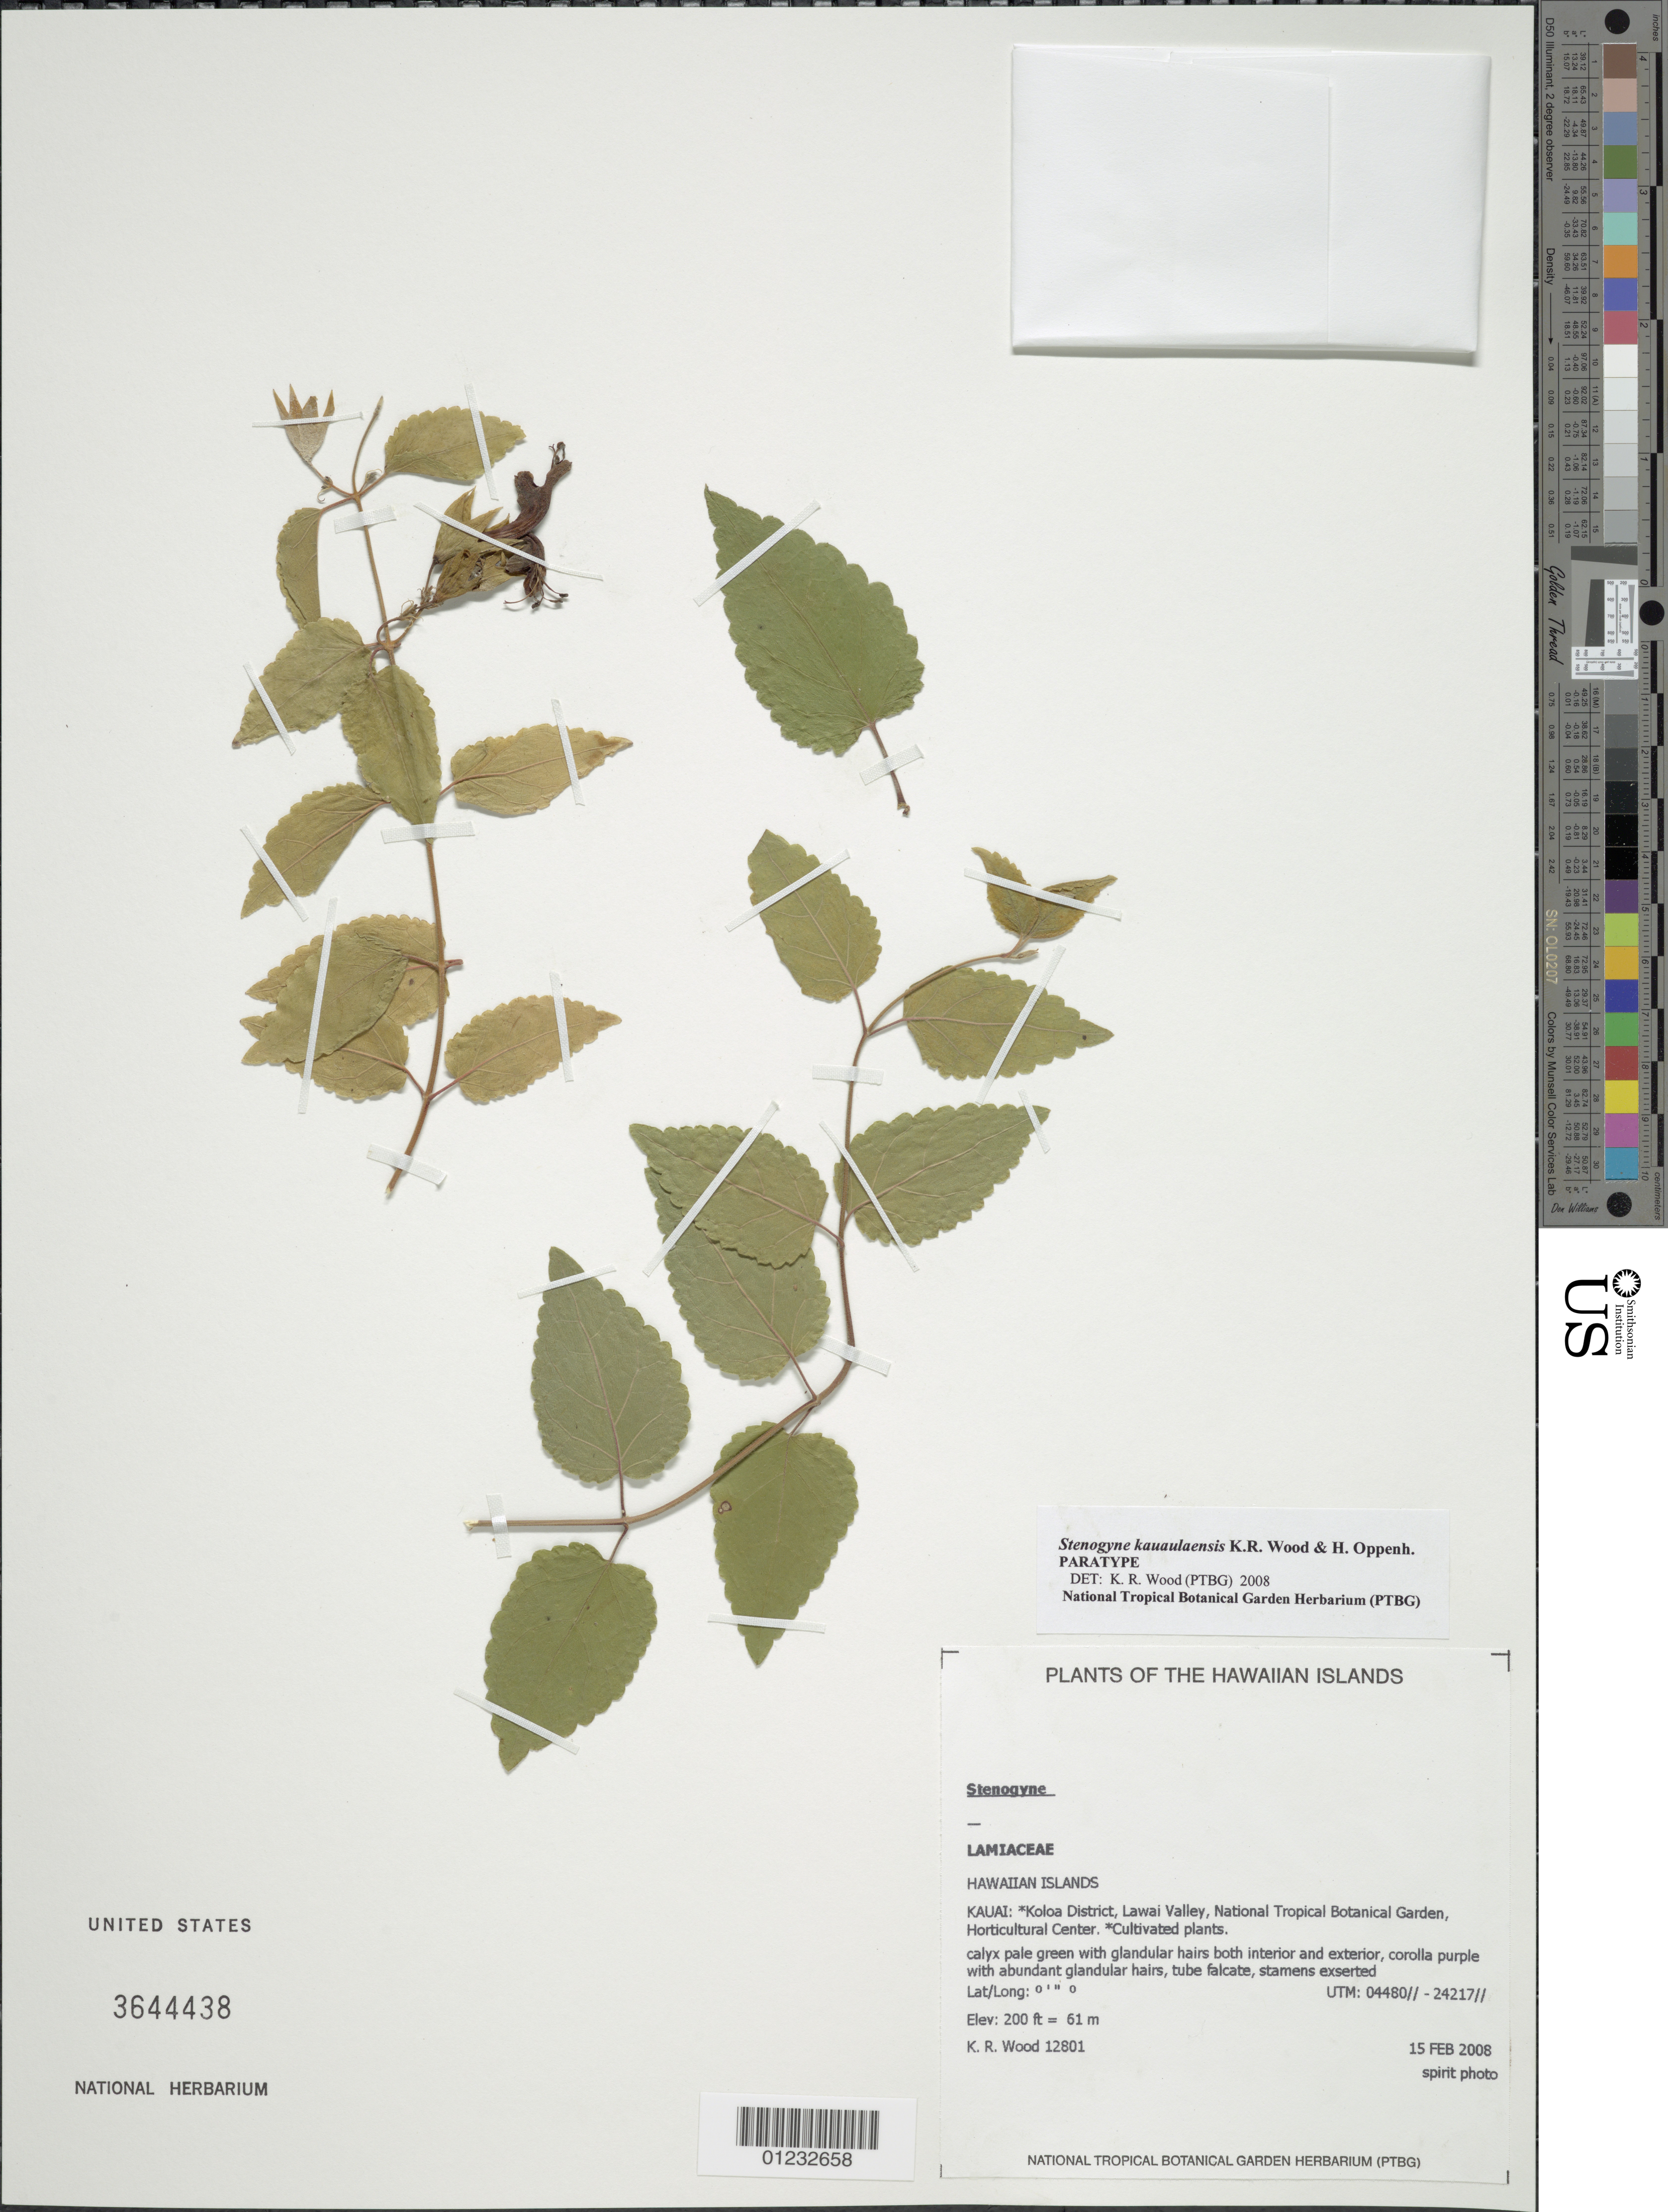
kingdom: Plantae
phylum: Tracheophyta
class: Magnoliopsida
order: Lamiales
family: Lamiaceae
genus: Stenogyne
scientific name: Stenogyne kauaulaensis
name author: K.R. Wood & H. Oppenh.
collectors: K. R. Wood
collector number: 12801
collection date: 2008-02-15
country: United States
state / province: Hawaii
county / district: Kauai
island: Kaua'i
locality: Lawai Valley, National Tropical Botanical Garden, Horticultural Center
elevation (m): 61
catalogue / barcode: US 3644438